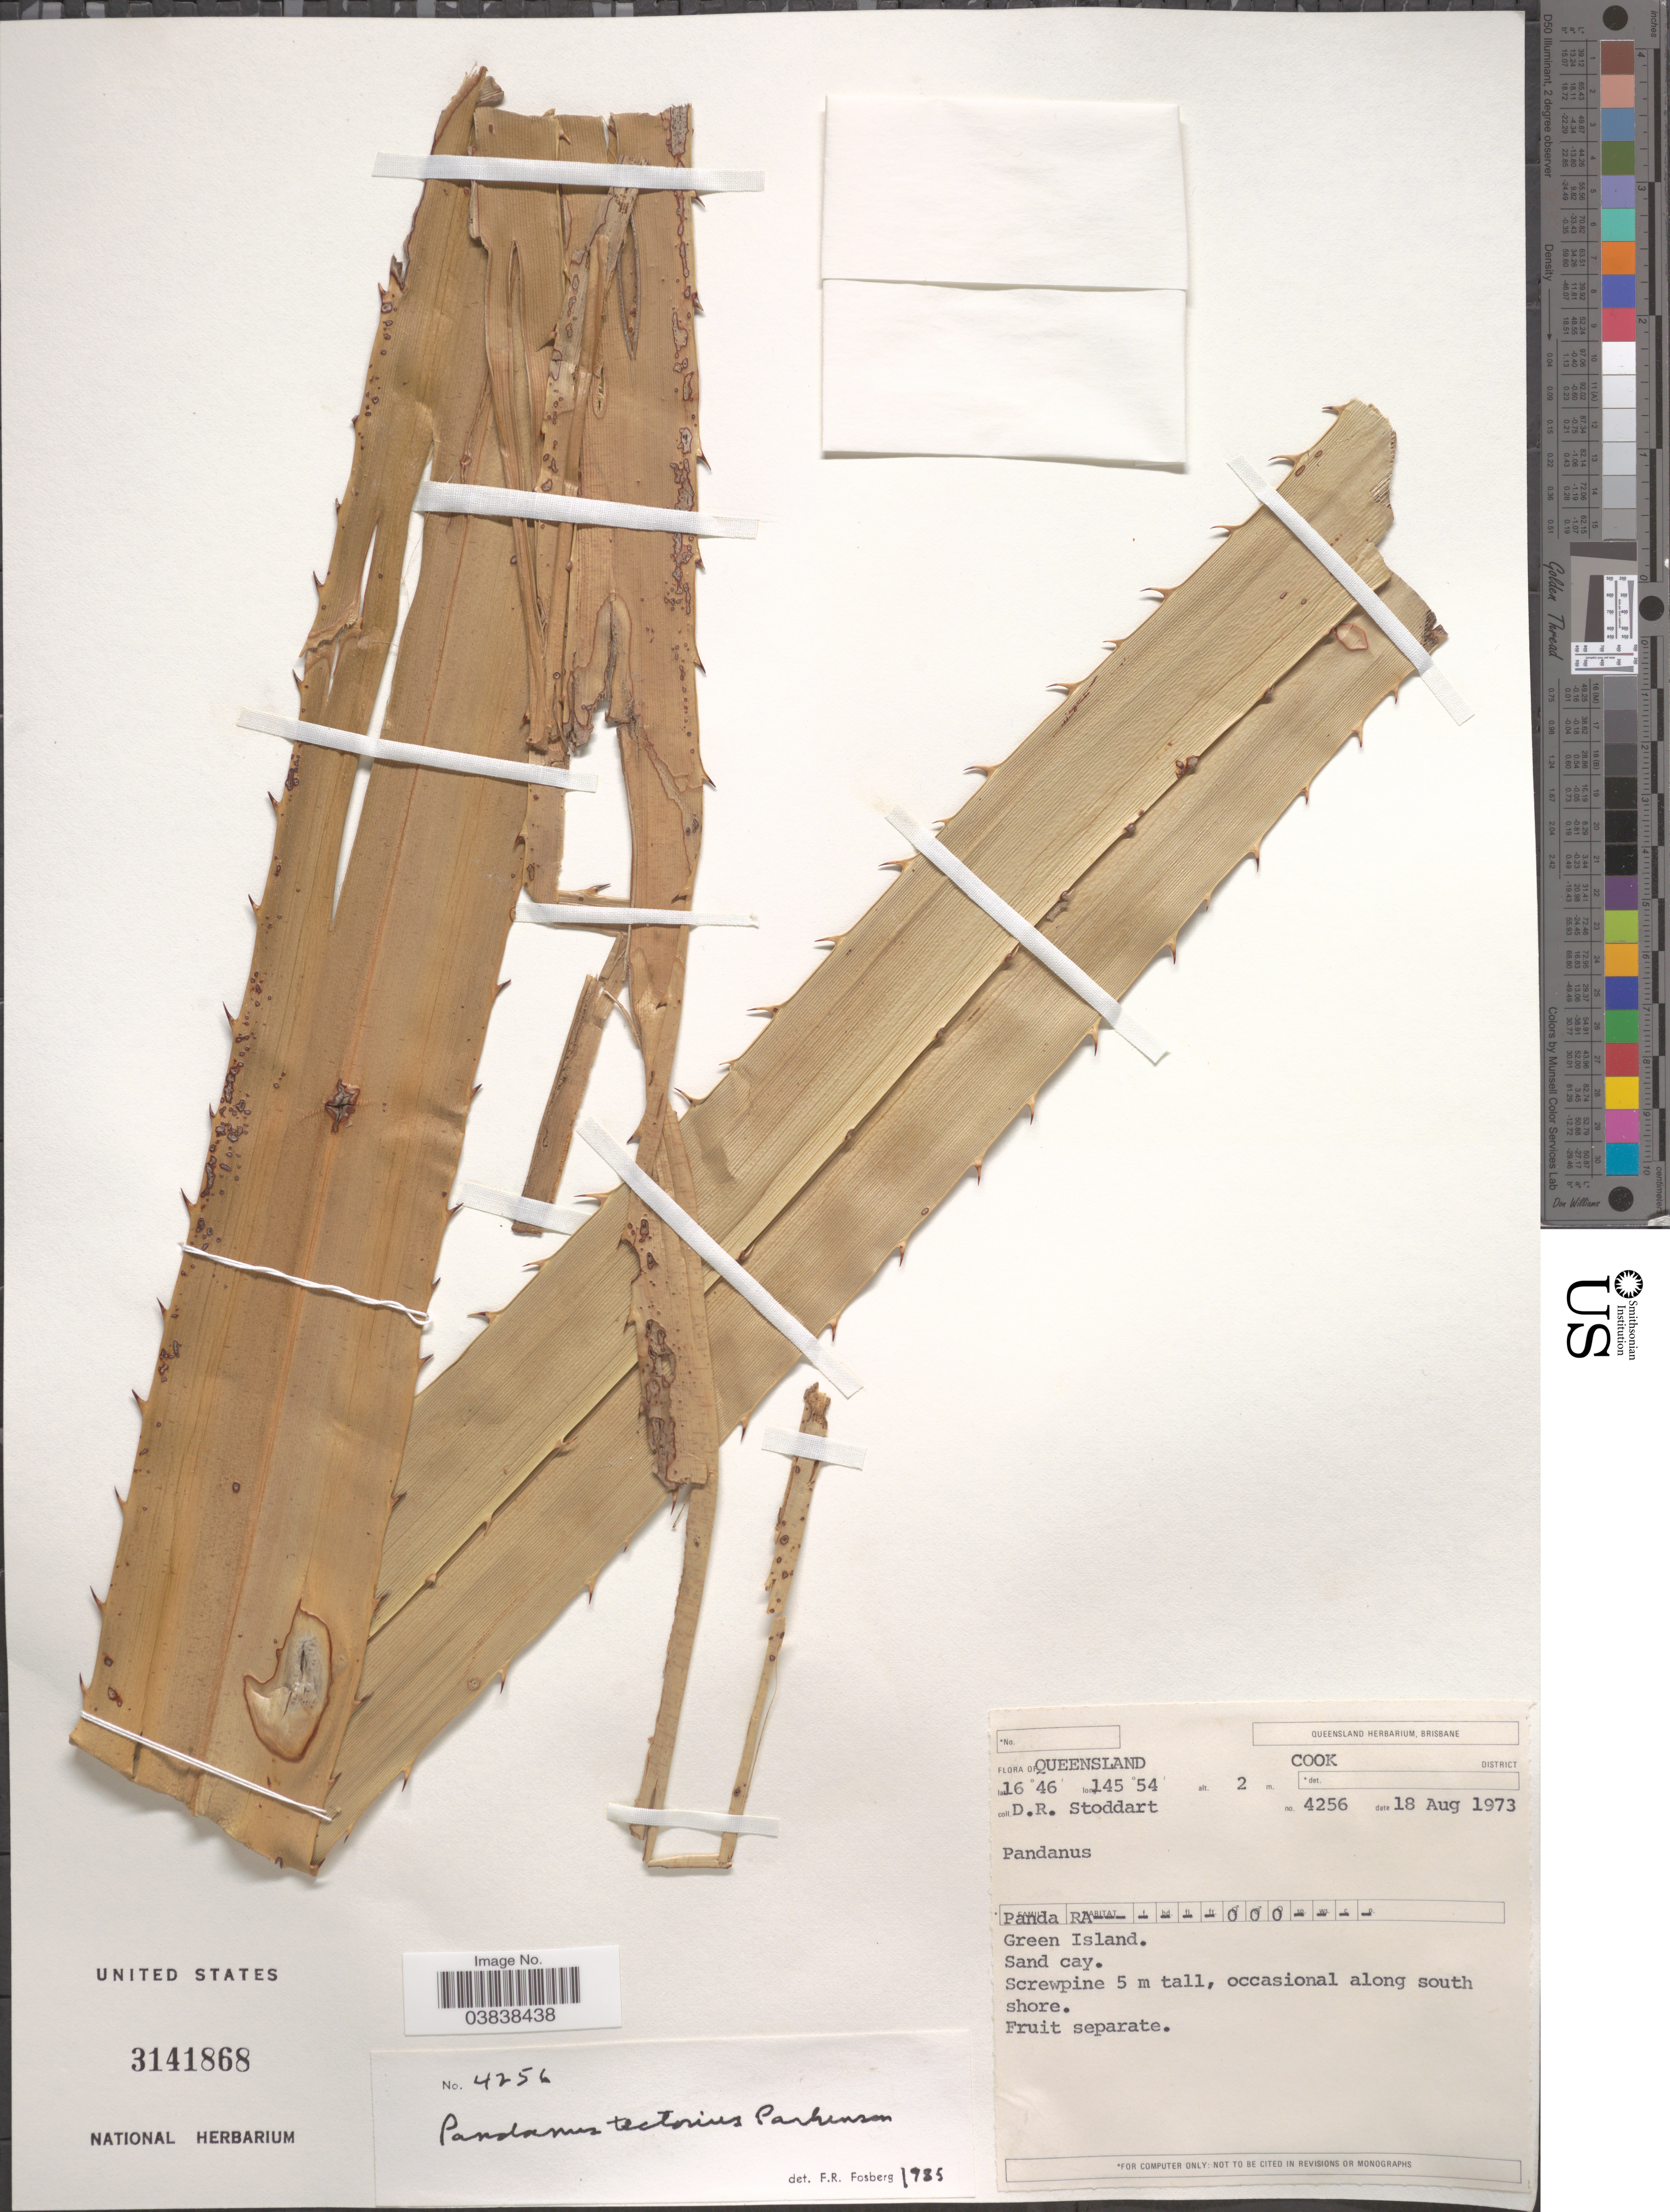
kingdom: Plantae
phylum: Tracheophyta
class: Liliopsida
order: Pandanales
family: Pandanaceae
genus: Pandanus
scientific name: Pandanus tectorius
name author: Parkinson ex DuRoi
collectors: D. R. Stoddart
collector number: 4256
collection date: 1973-08-18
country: Australia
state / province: Queensland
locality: Cook District. Green Island.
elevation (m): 2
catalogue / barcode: US 3141868